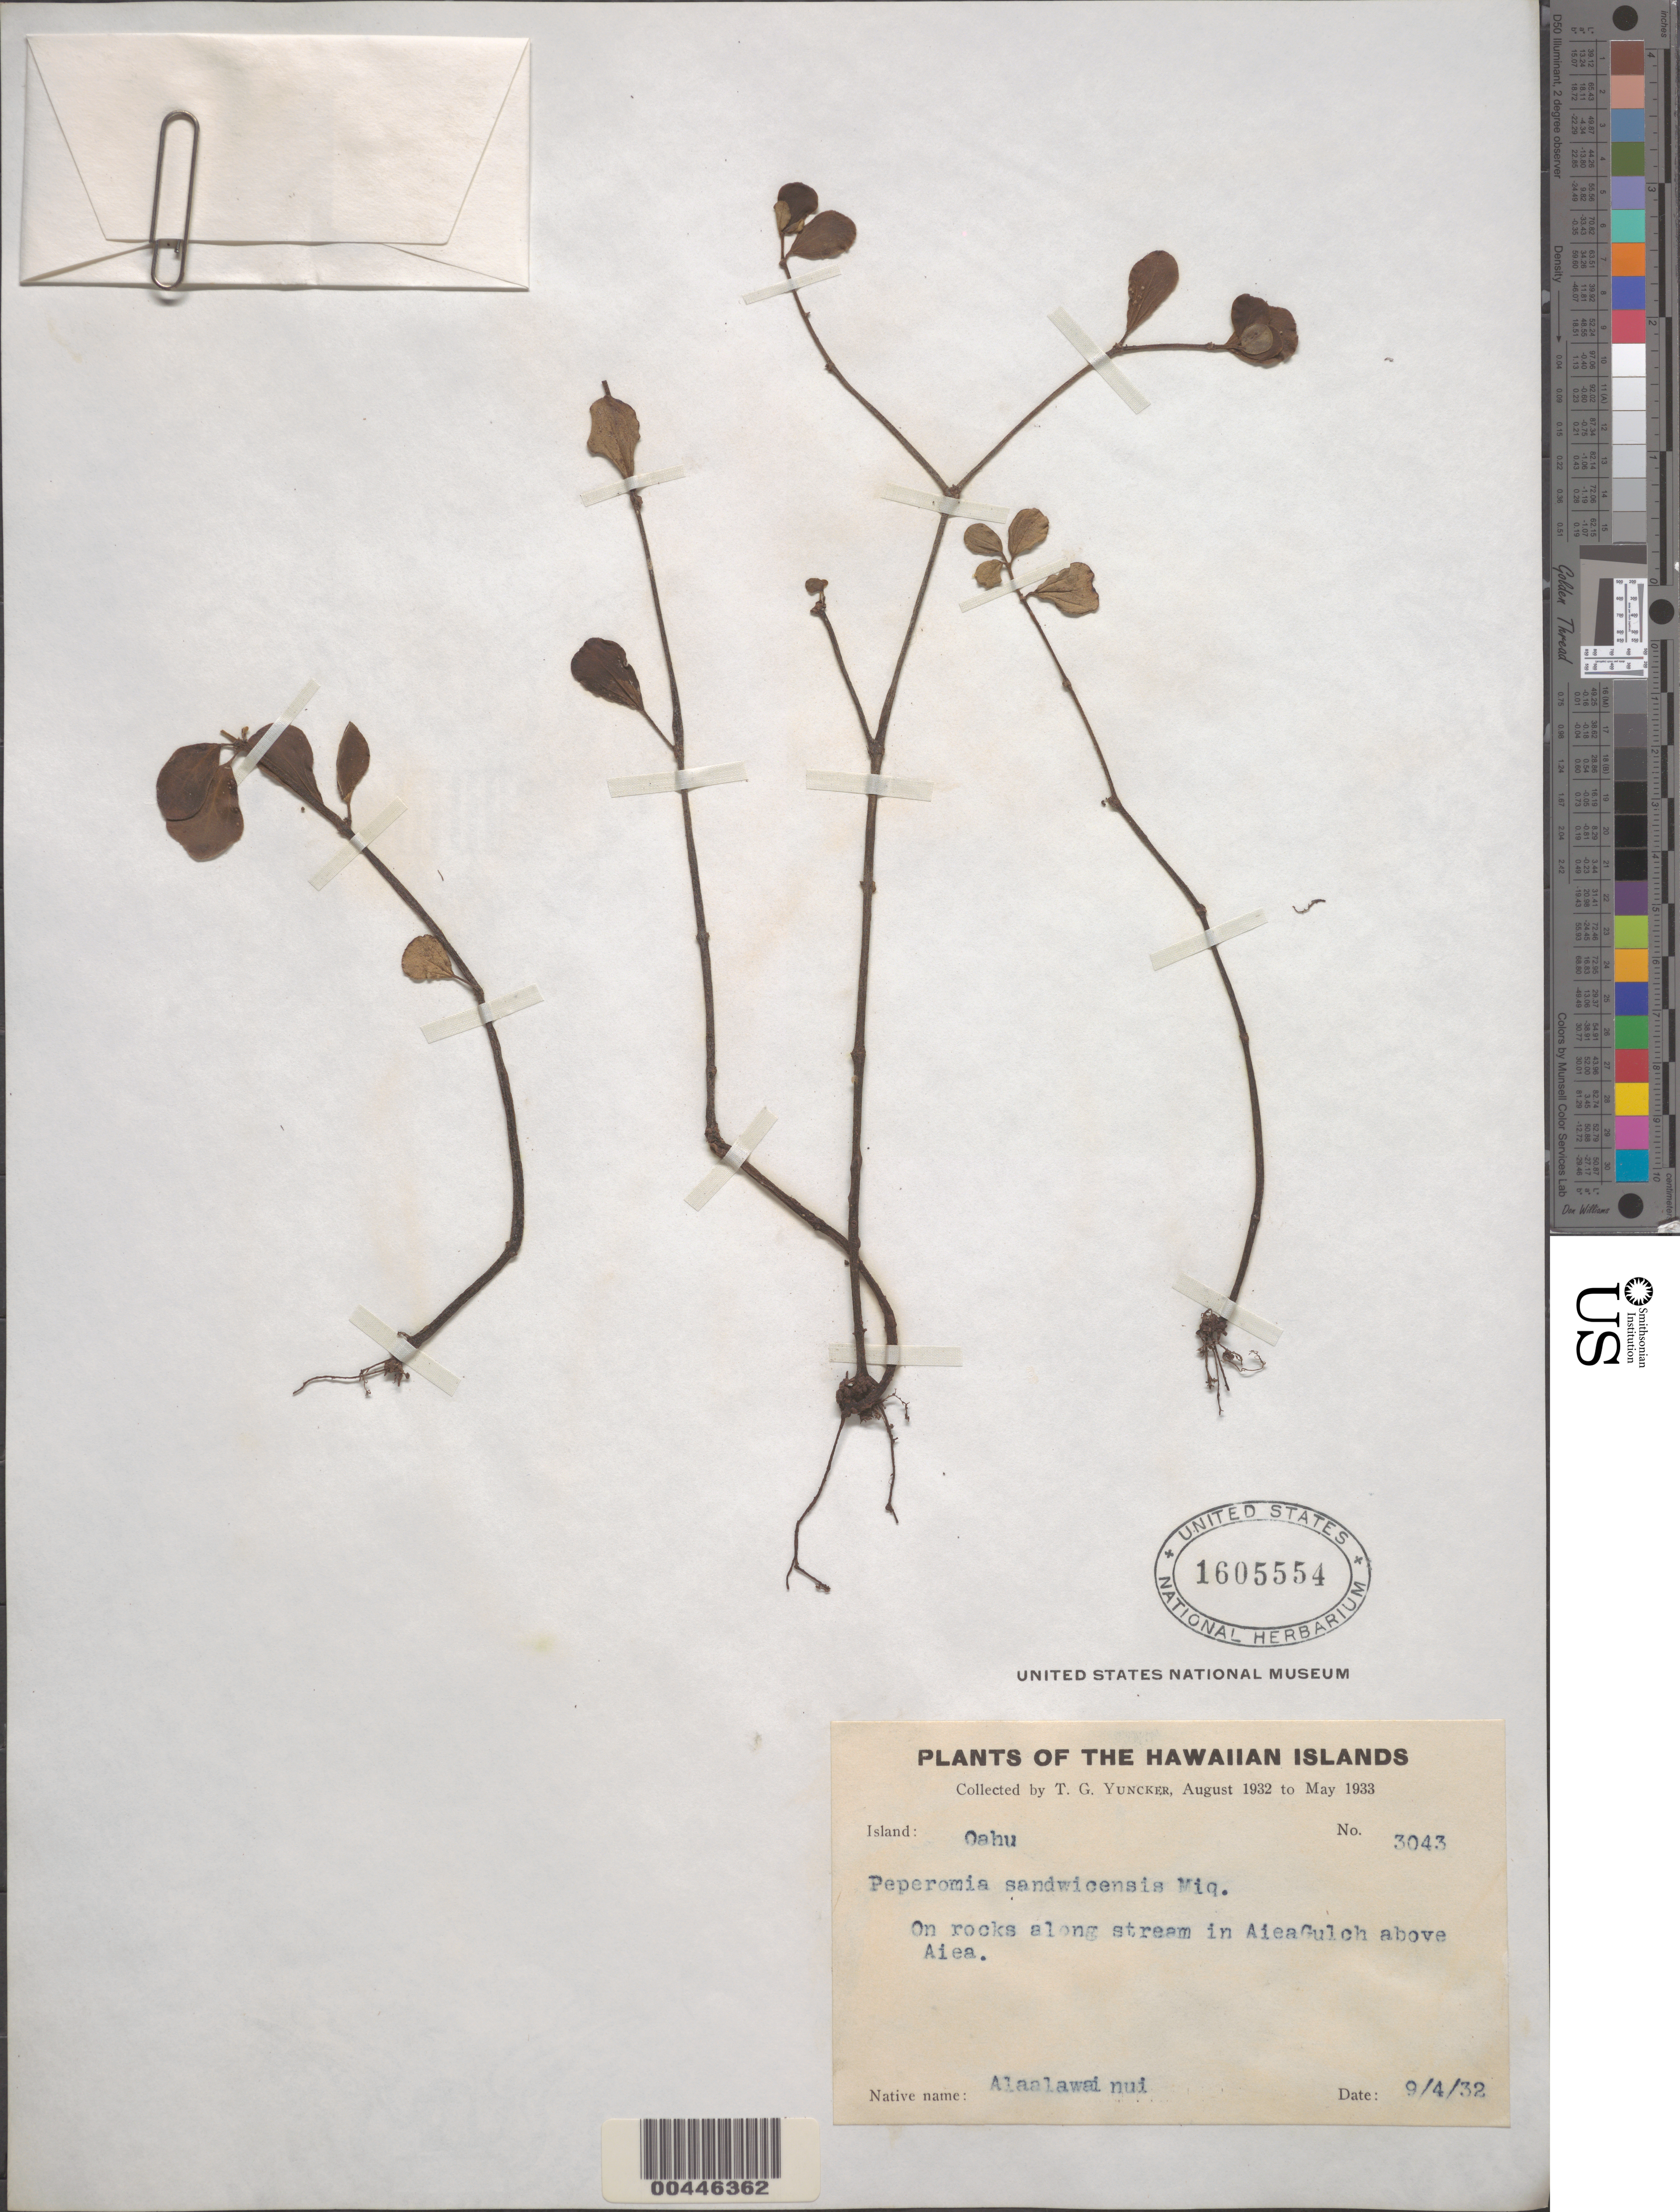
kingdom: Plantae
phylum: Tracheophyta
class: Magnoliopsida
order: Piperales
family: Piperaceae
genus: Peperomia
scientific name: Peperomia sandwicensis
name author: Miq.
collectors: T. G. Yuncker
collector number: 3043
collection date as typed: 4 Sep 1932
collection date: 1932-09-04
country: United States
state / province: Hawaii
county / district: Honolulu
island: Oahu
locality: Along stream in Aiea Gulch above Aiea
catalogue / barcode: US 1605554